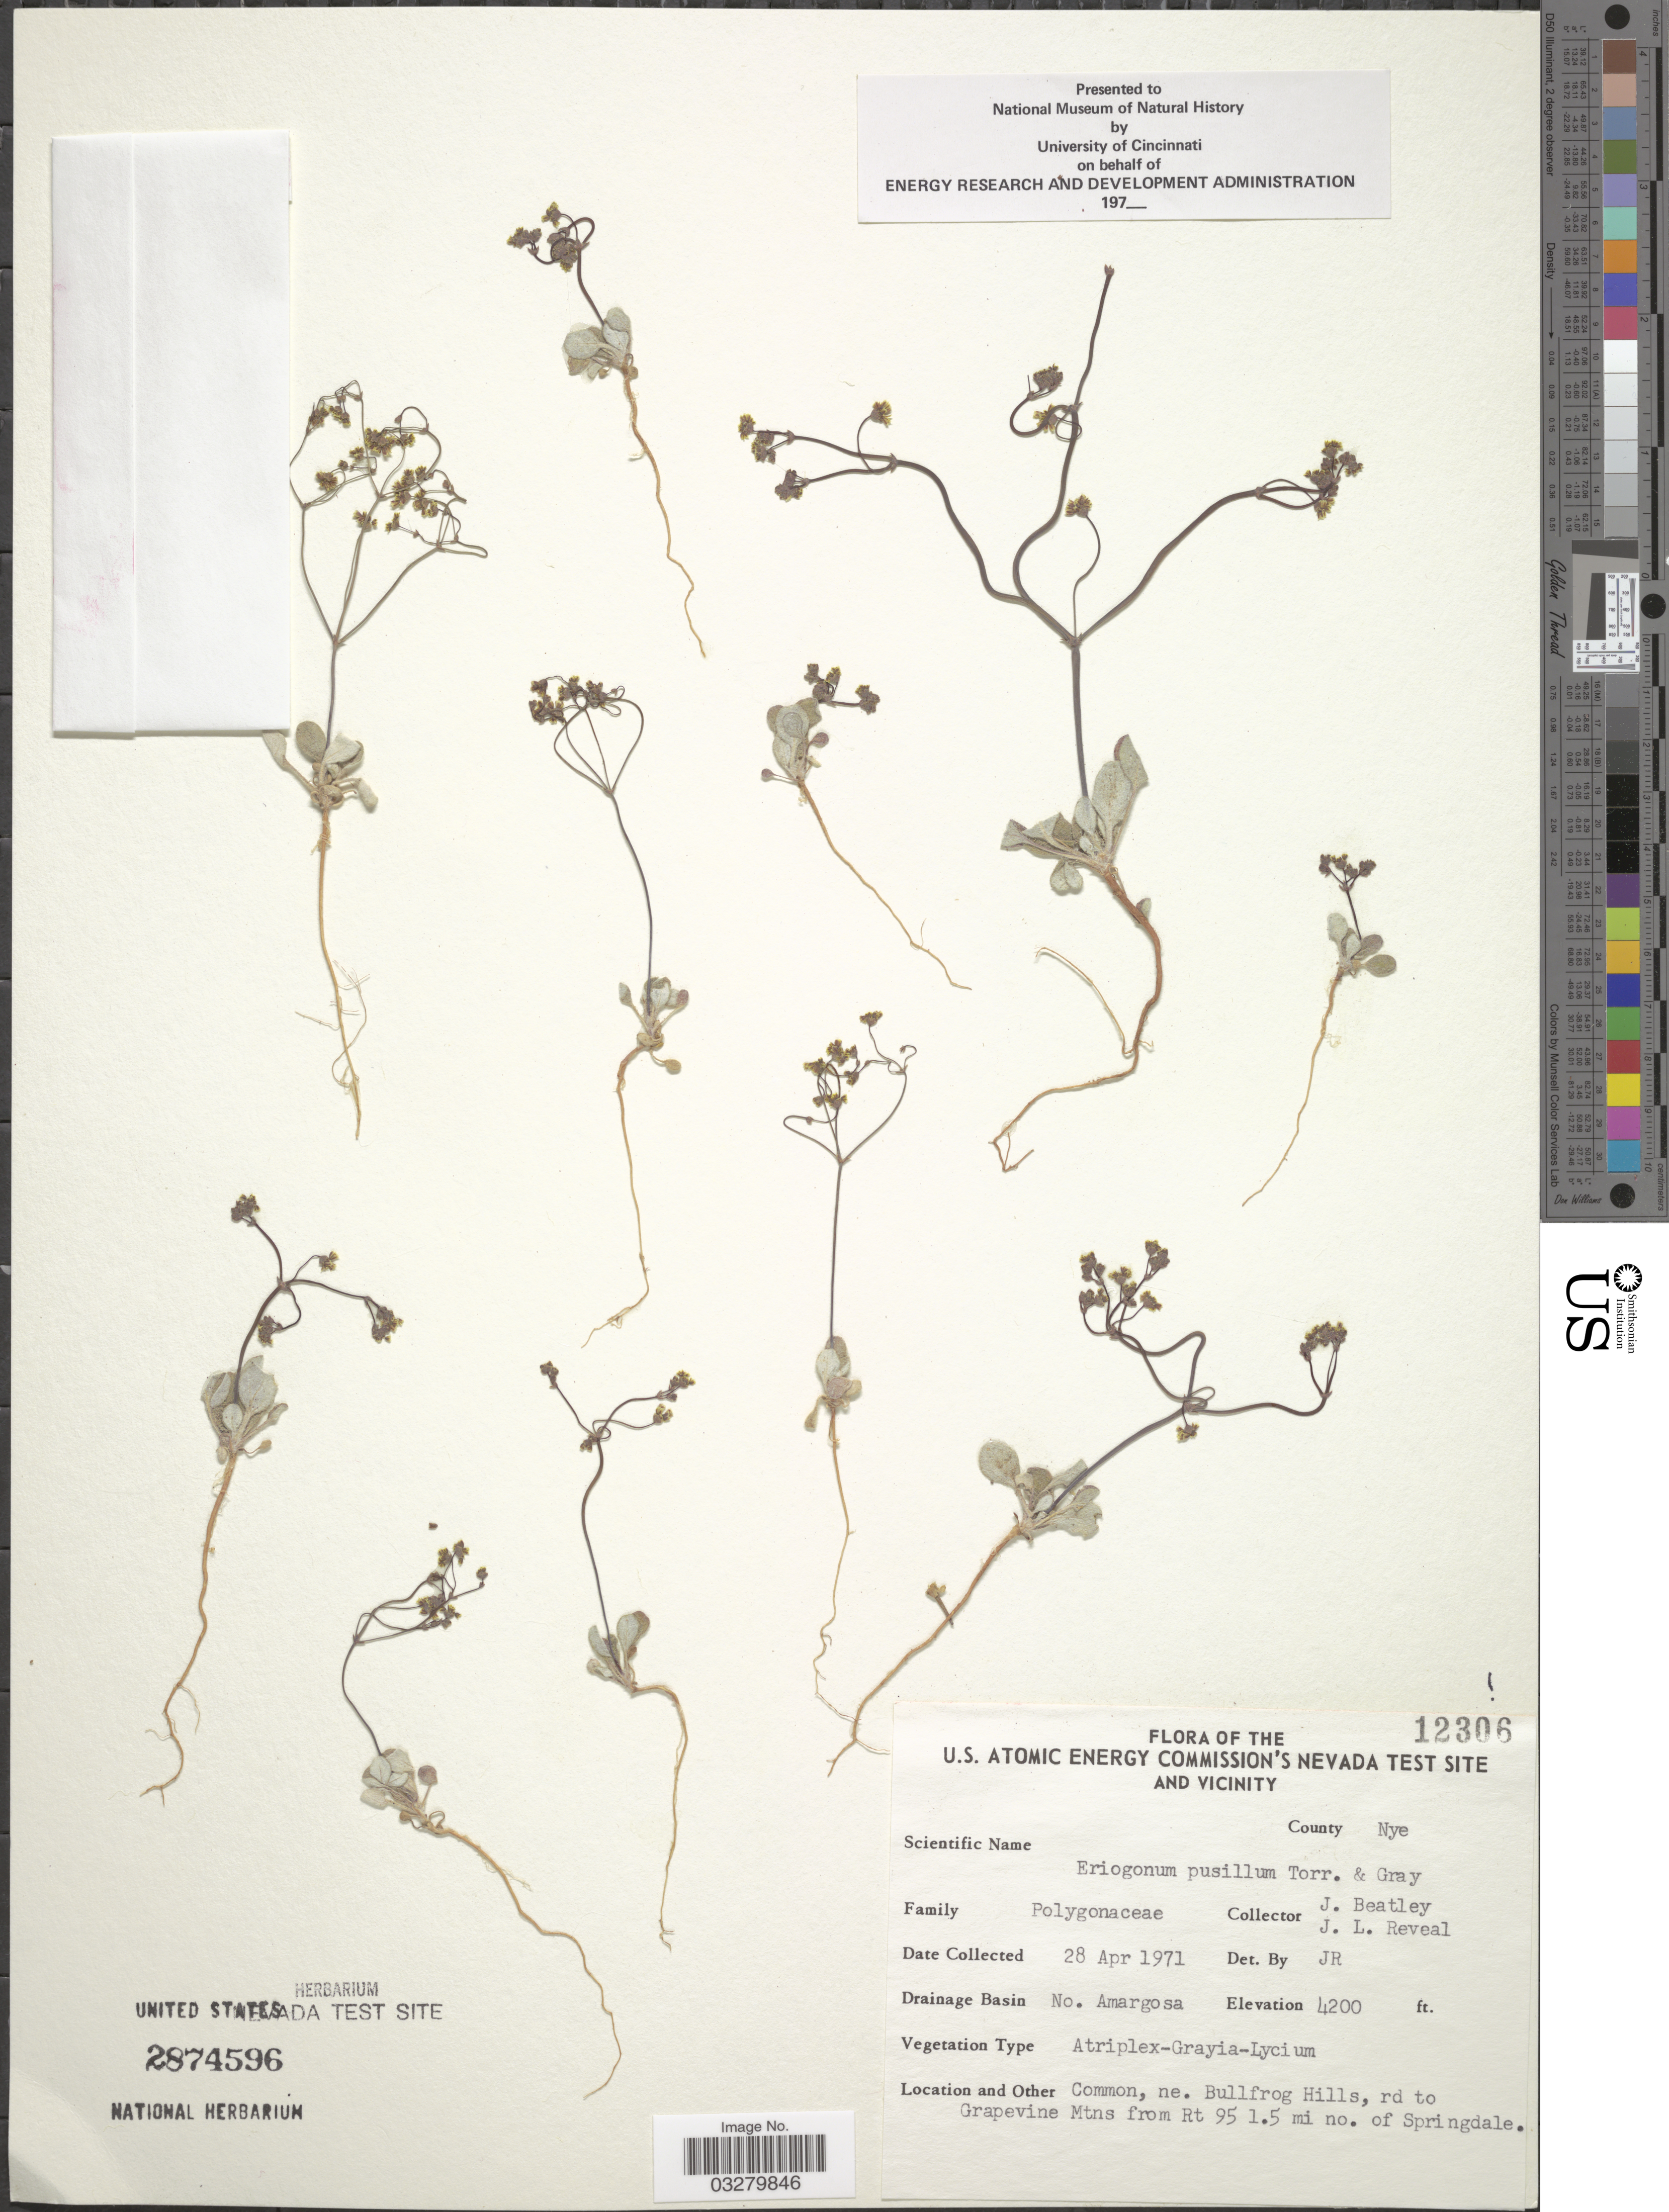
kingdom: Plantae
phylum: Tracheophyta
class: Magnoliopsida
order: Caryophyllales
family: Polygonaceae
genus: Eriogonum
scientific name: Eriogonum pusillum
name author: Torr. & A. Gray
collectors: J. C. Beatley & J. L. Reveal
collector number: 12306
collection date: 1971-04-28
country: United States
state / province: Nevada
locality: U.S. Atomic Energy Commission's Nevada Test Site and Vicinity. County Nye. Drainage Basin No. Amargosa. Ne. Bullfrog Hills, rd to Grapevine Mtns from Rt 95 1.5 mi no. Springdale.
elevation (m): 1280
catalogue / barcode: US 2874596